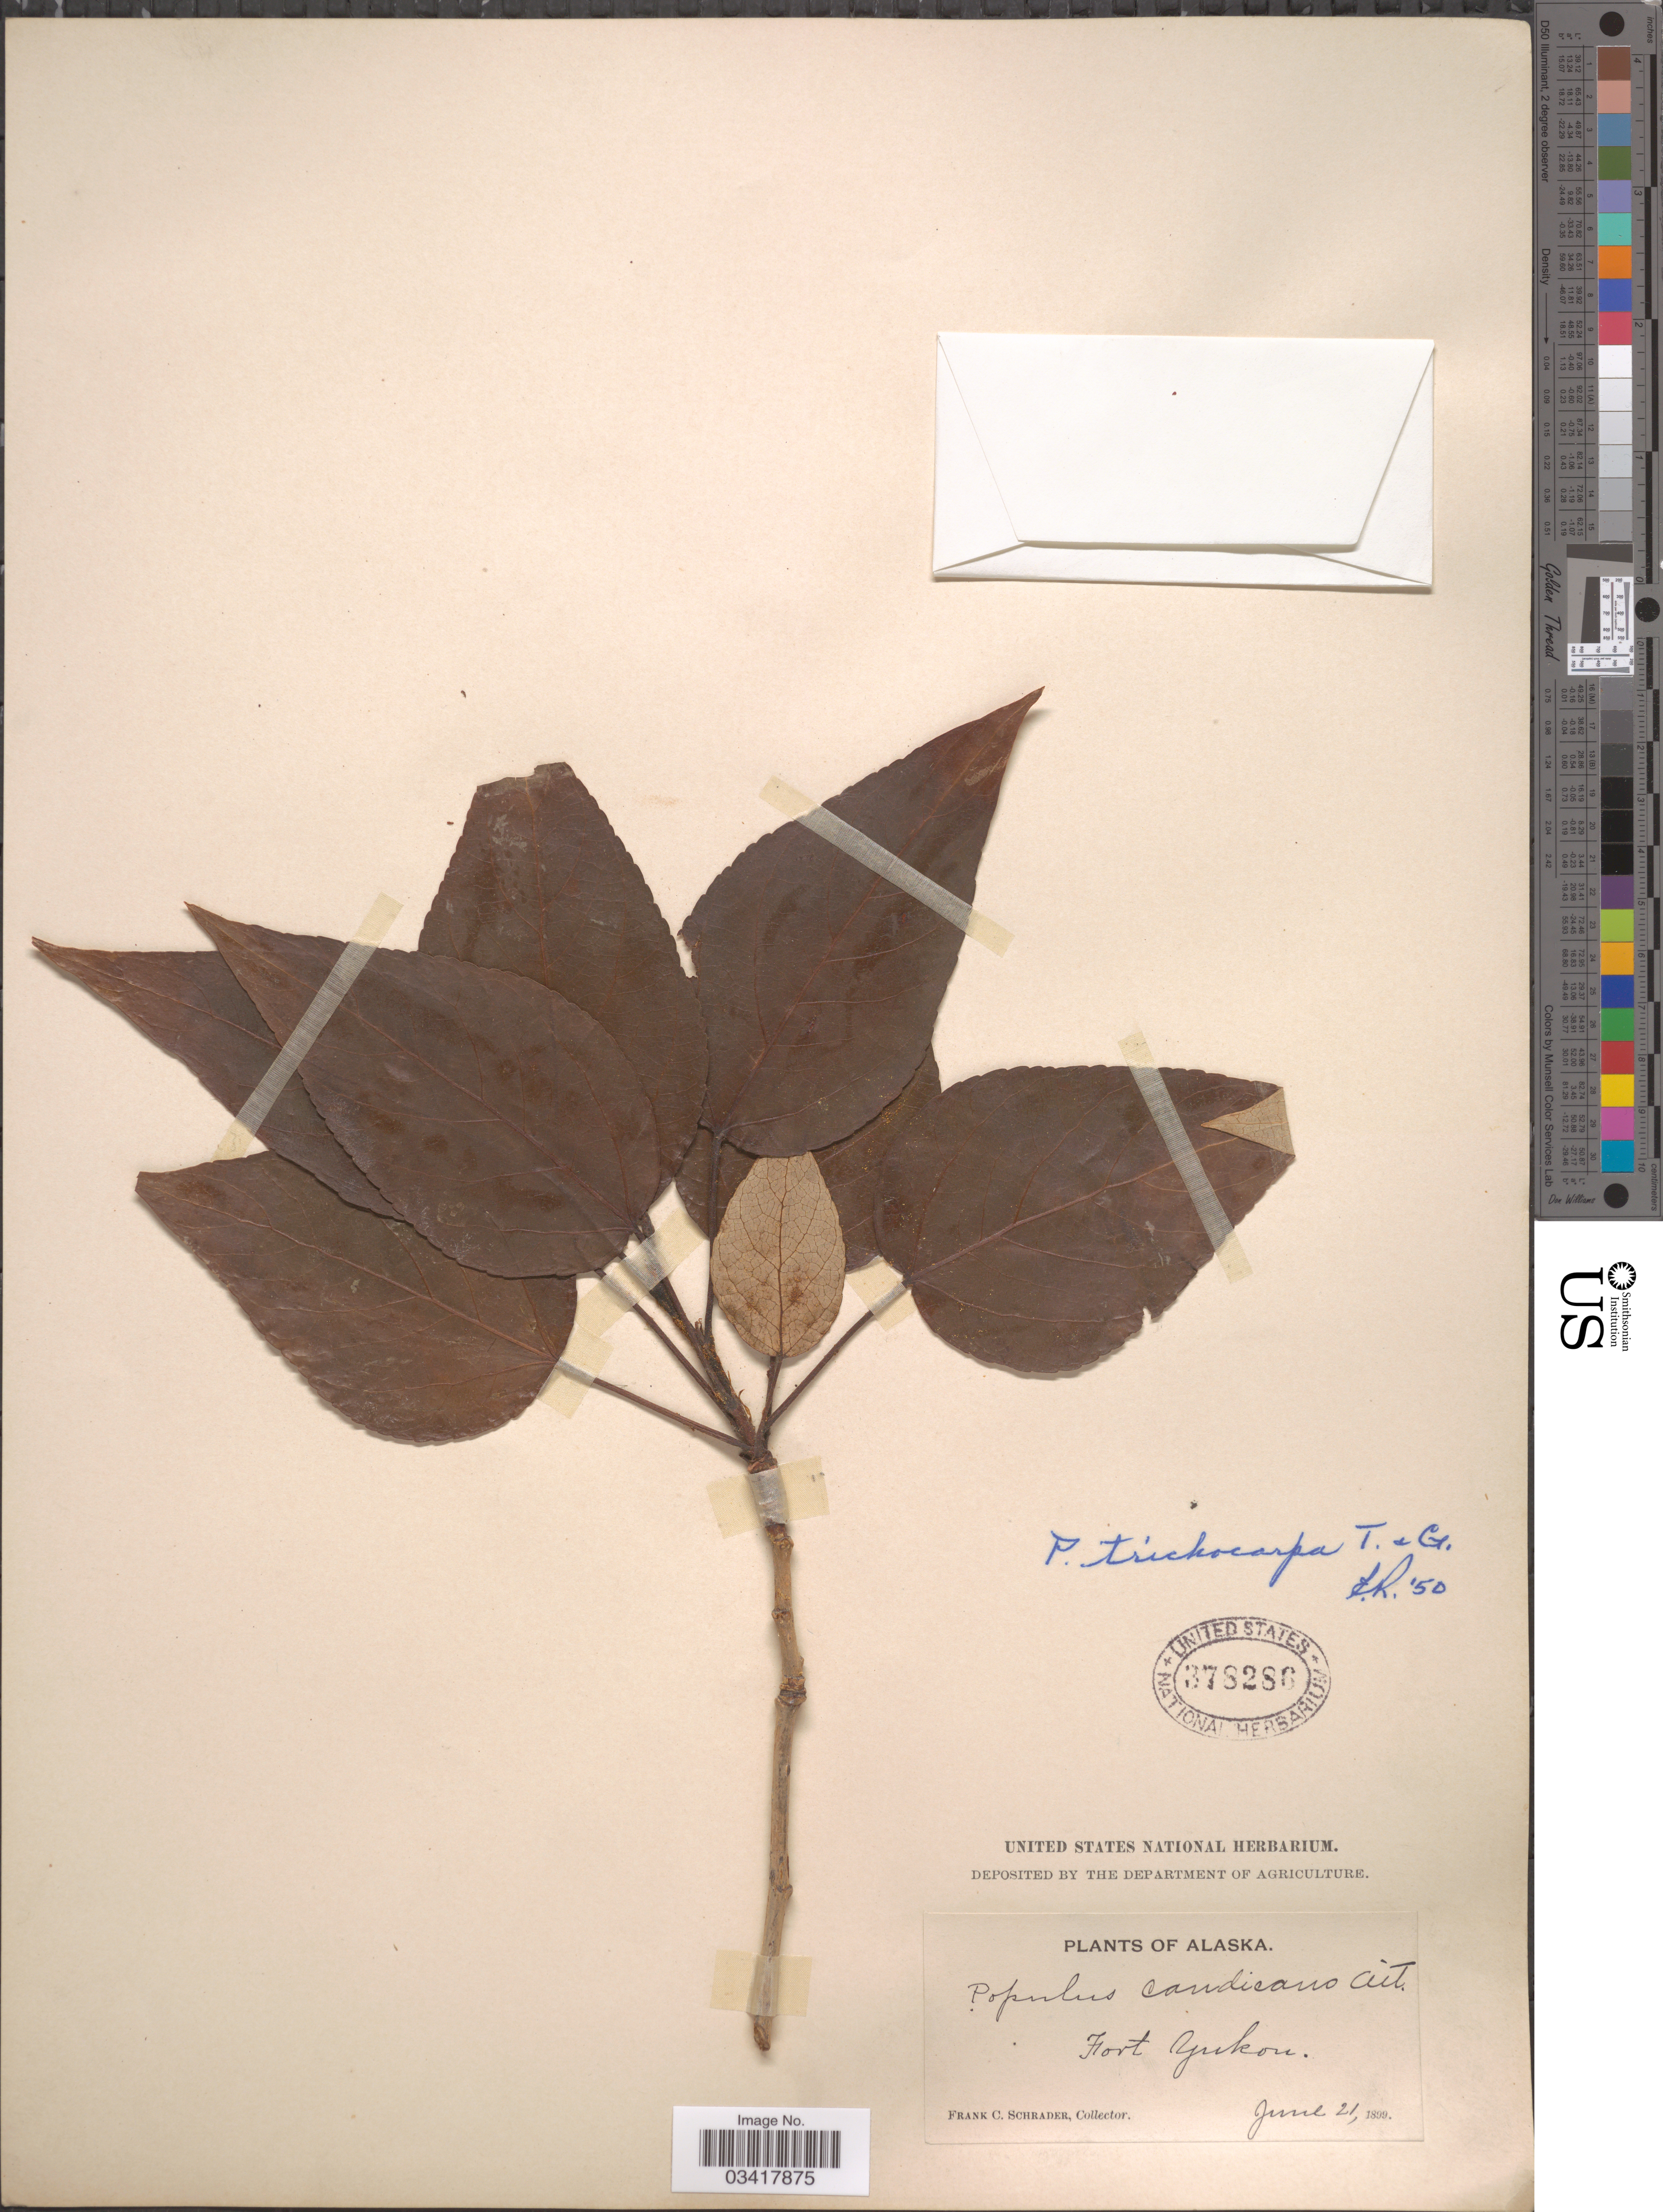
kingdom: Plantae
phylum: Tracheophyta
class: Magnoliopsida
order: Malpighiales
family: Salicaceae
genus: Populus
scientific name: Populus trichocarpa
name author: Torr. & A. Gray ex W. Hook.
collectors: F. C. Schrader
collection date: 1899-06-21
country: United States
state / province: Alaska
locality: Fort Yukon.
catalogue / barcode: US 378286